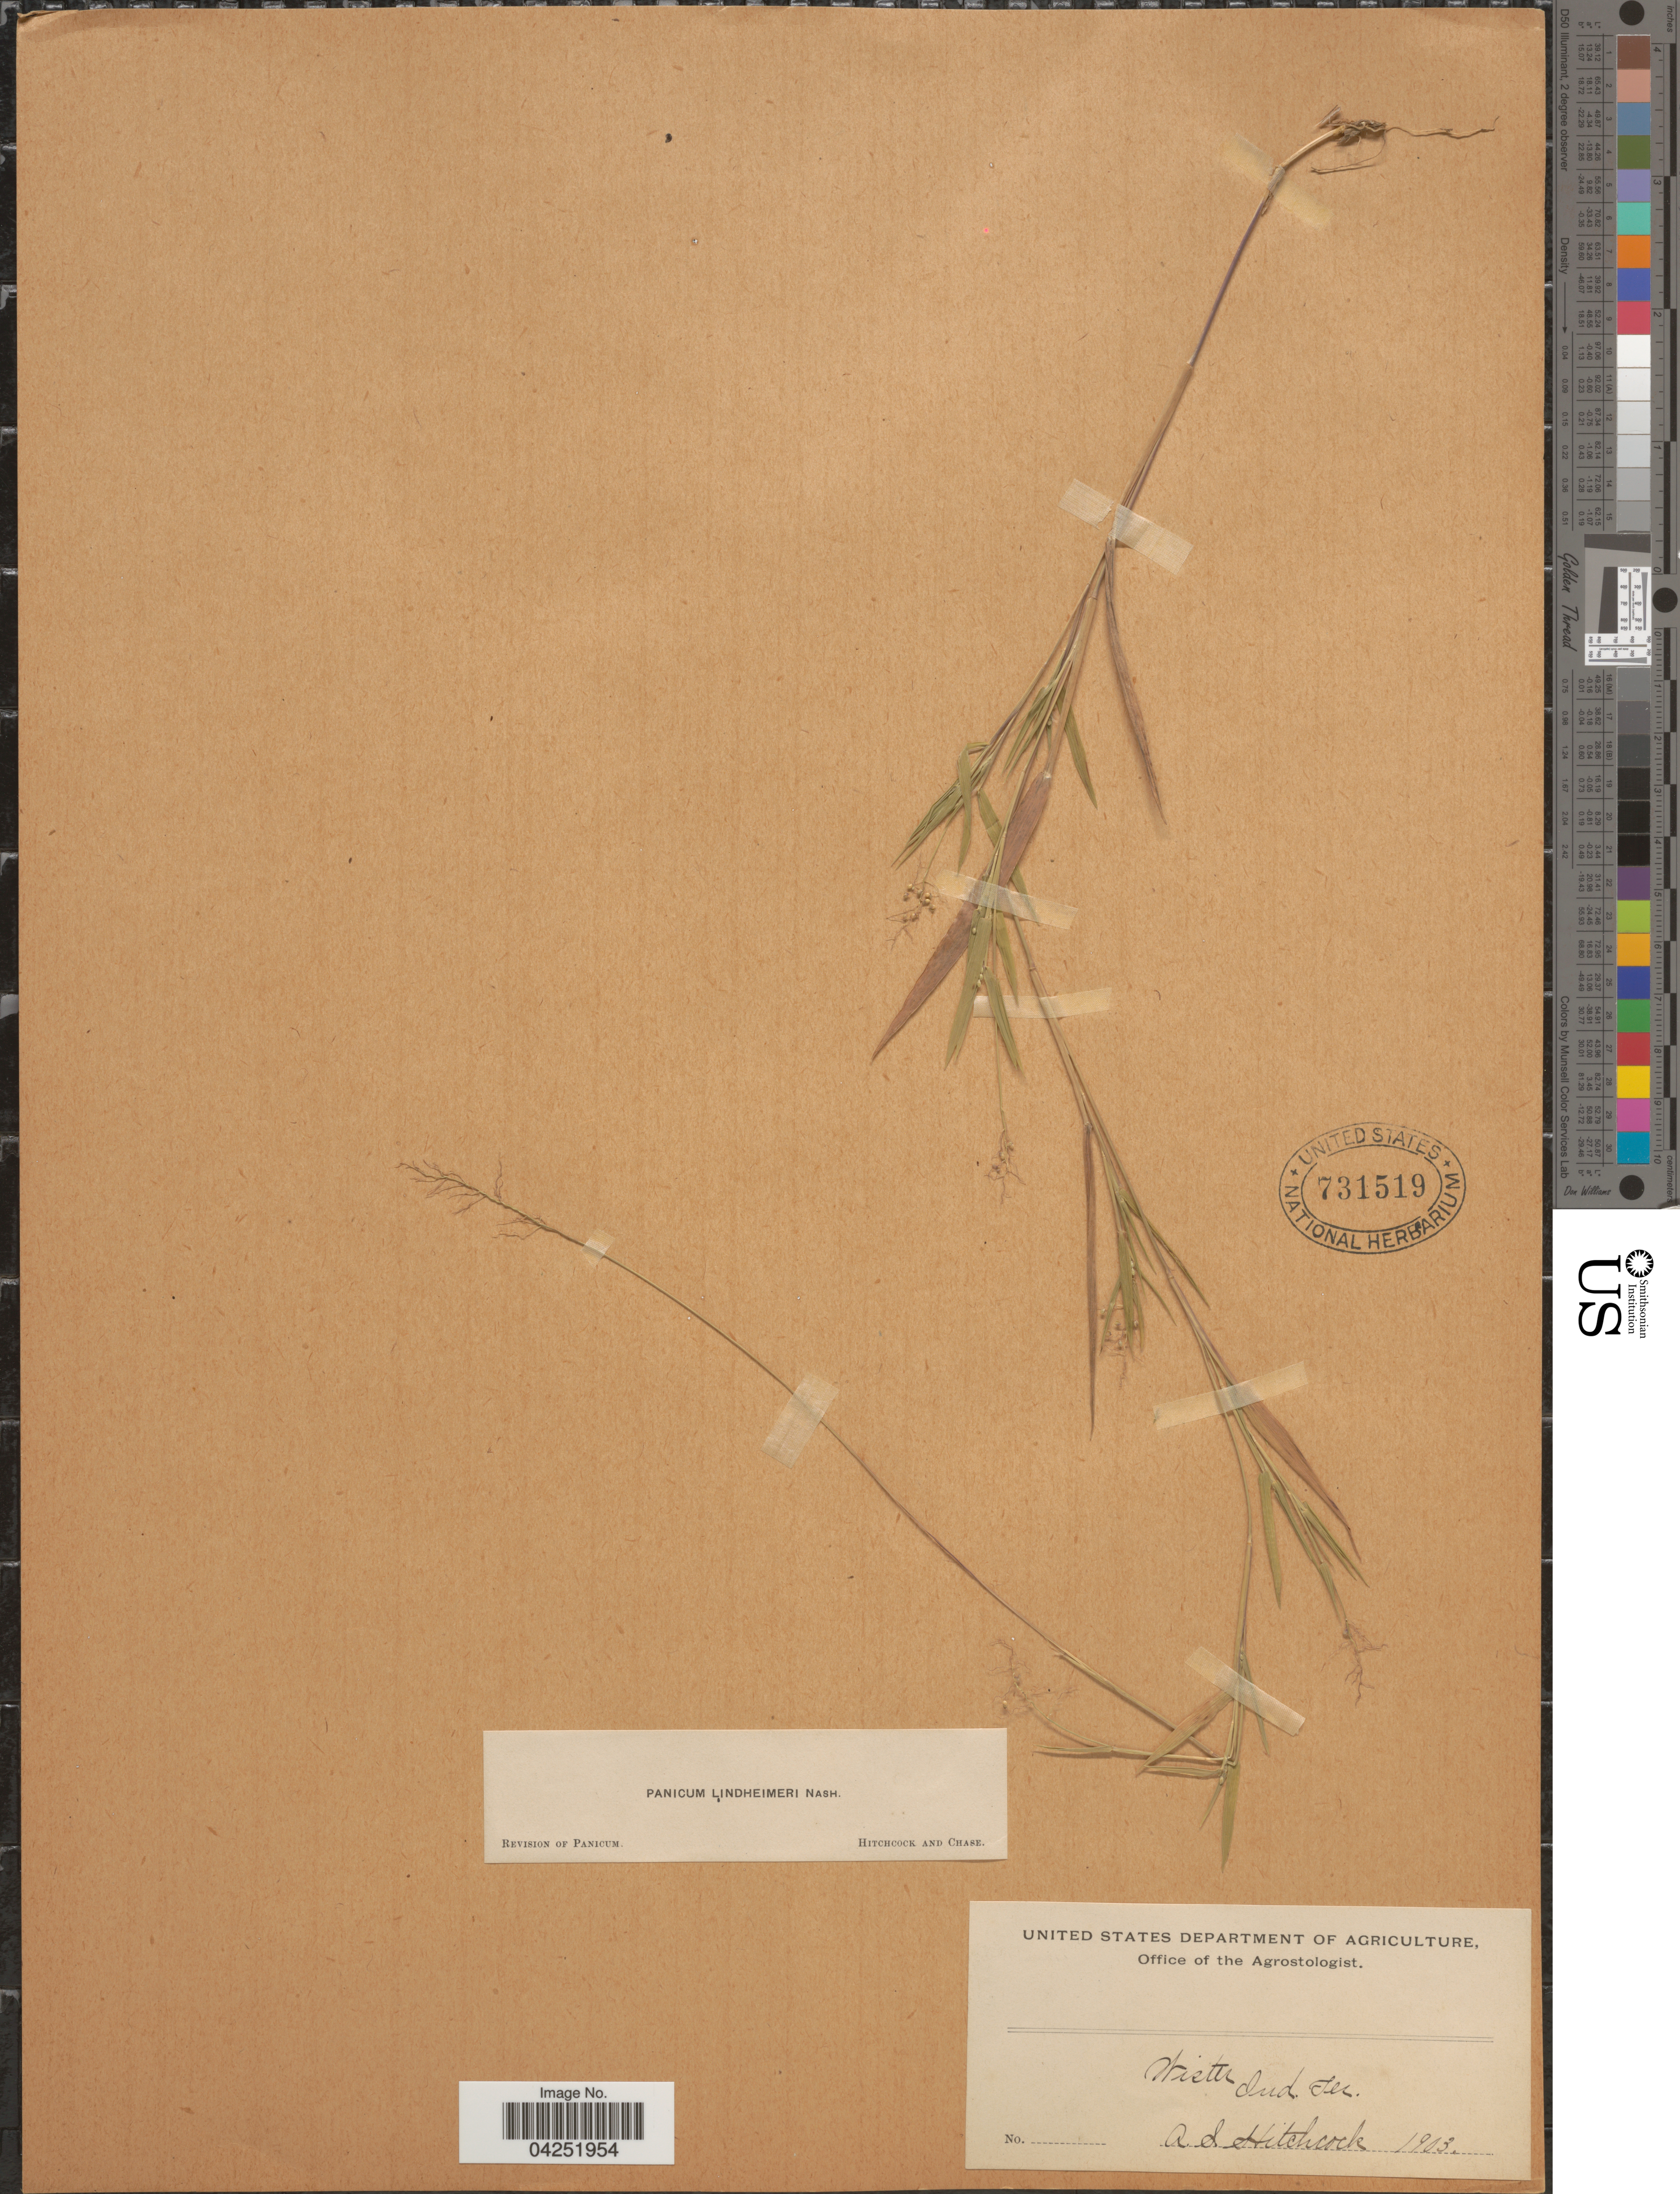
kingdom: Plantae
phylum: Tracheophyta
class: Liliopsida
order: Poales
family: Poaceae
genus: Dichanthelium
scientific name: Dichanthelium acuminatum var. lindheimeri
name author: (Nash) Gould & C.A. Clark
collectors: A. S. Hitchcock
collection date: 1903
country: United States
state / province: Oklahoma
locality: Wister Ind. Ter.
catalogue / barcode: US 731519